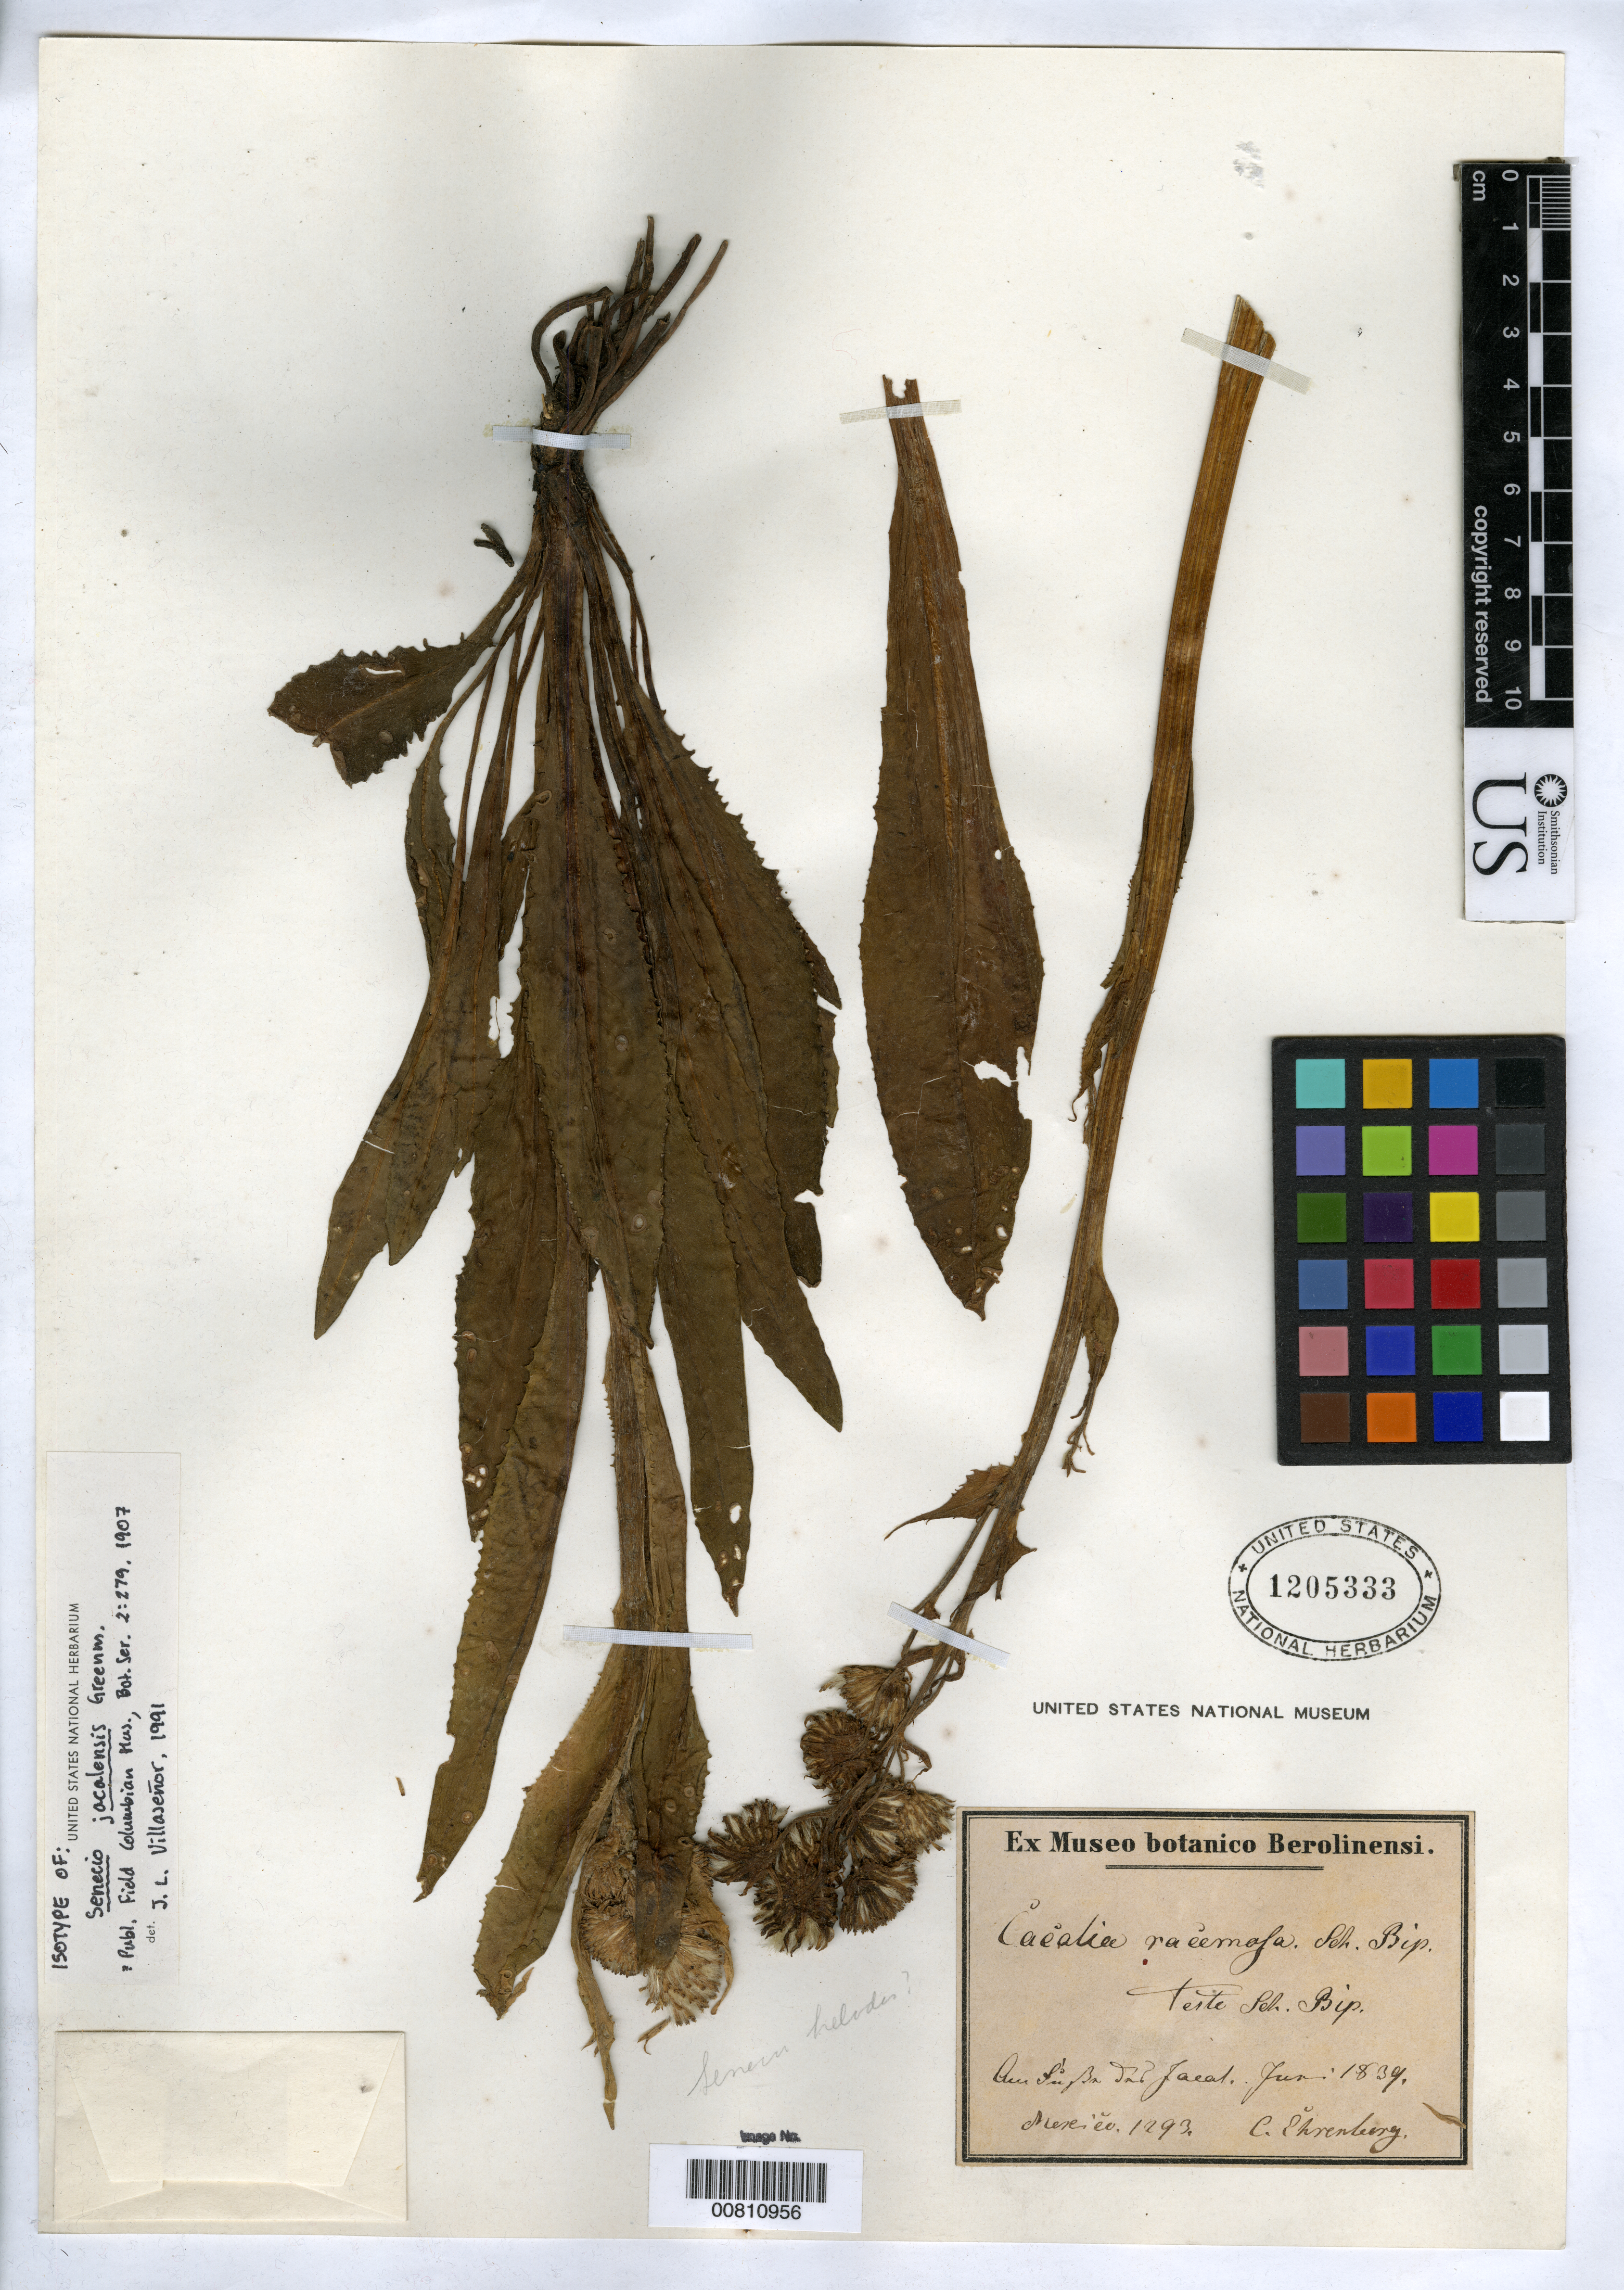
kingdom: Plantae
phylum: Tracheophyta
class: Magnoliopsida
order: Asterales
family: Asteraceae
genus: Senecio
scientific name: Senecio jacalensis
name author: Greenm.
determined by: Villaseñor R., J. L.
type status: Isotype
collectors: C. Ehrenberg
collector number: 1293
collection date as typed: Jun 1839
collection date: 1839-06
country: Mexico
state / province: Guanajuato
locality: Jacal.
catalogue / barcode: US 1205333